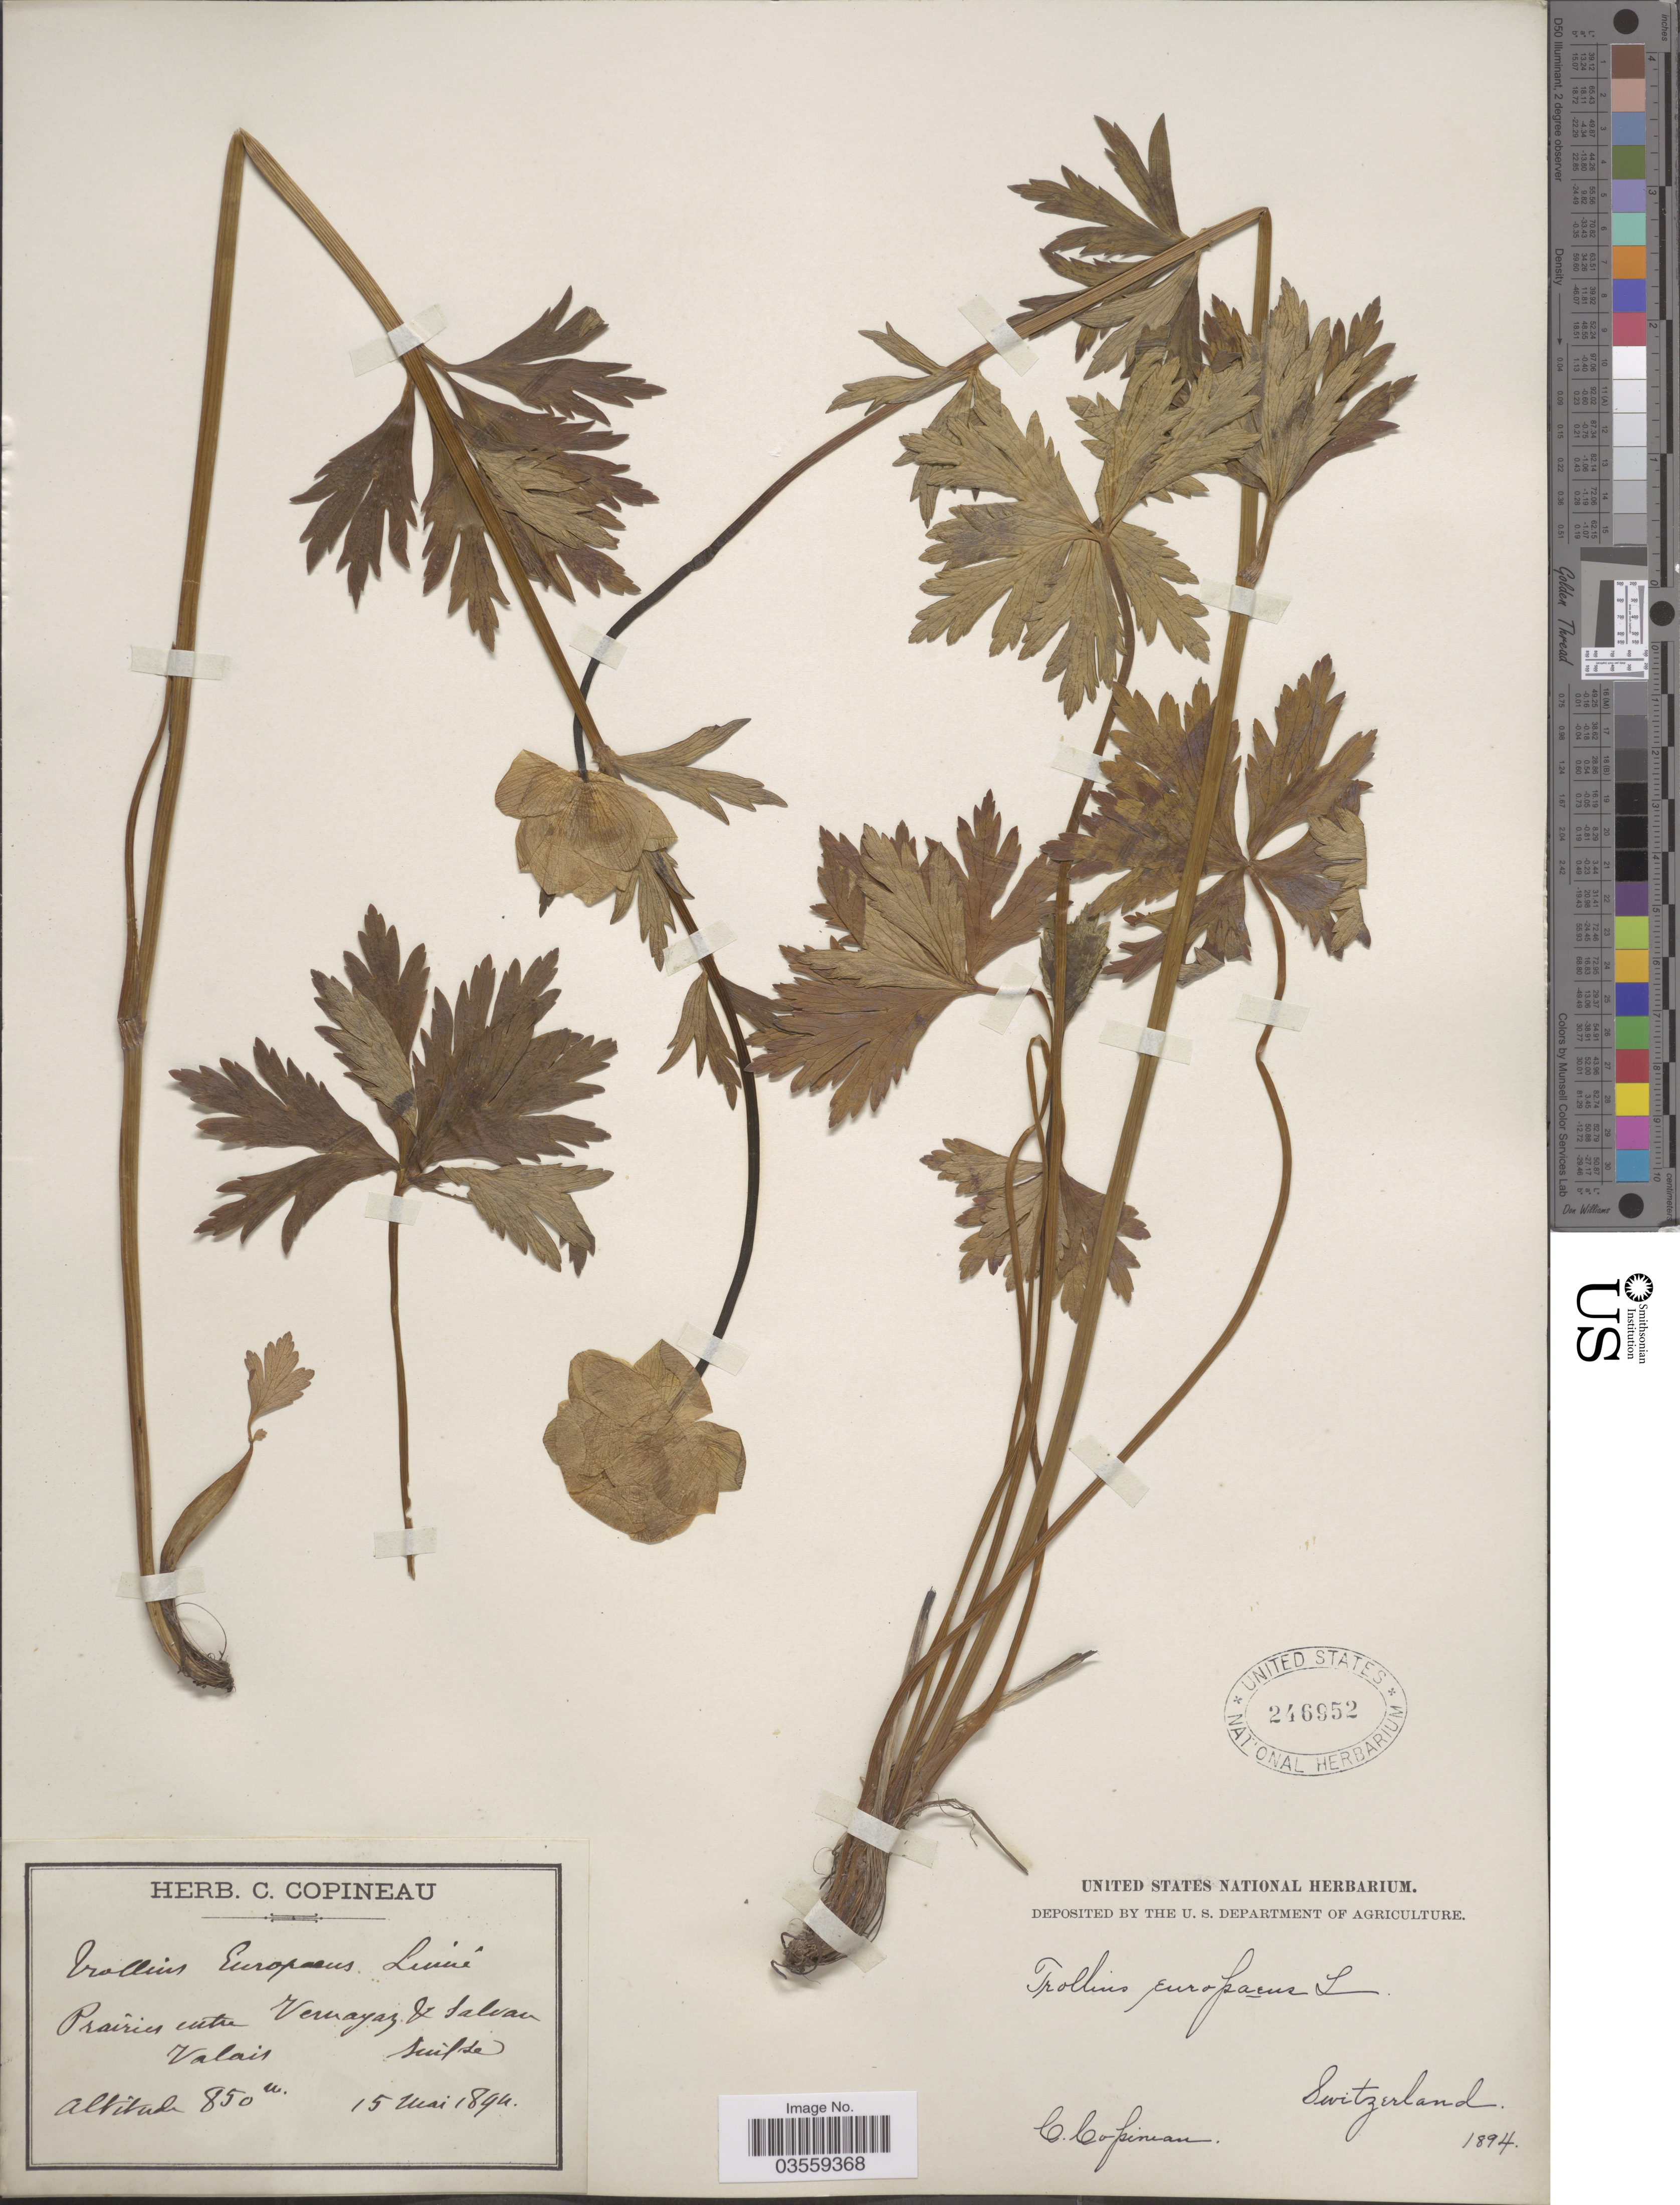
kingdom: Plantae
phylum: Tracheophyta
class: Magnoliopsida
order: Ranunculales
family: Ranunculaceae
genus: Trollius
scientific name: Trollius europaeus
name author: L.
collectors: C. Copineau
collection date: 1894-05-15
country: Switzerland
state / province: Valais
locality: Prairies entre Vernayaz & Salvan. Suisse.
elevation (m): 850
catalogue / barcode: US 246952